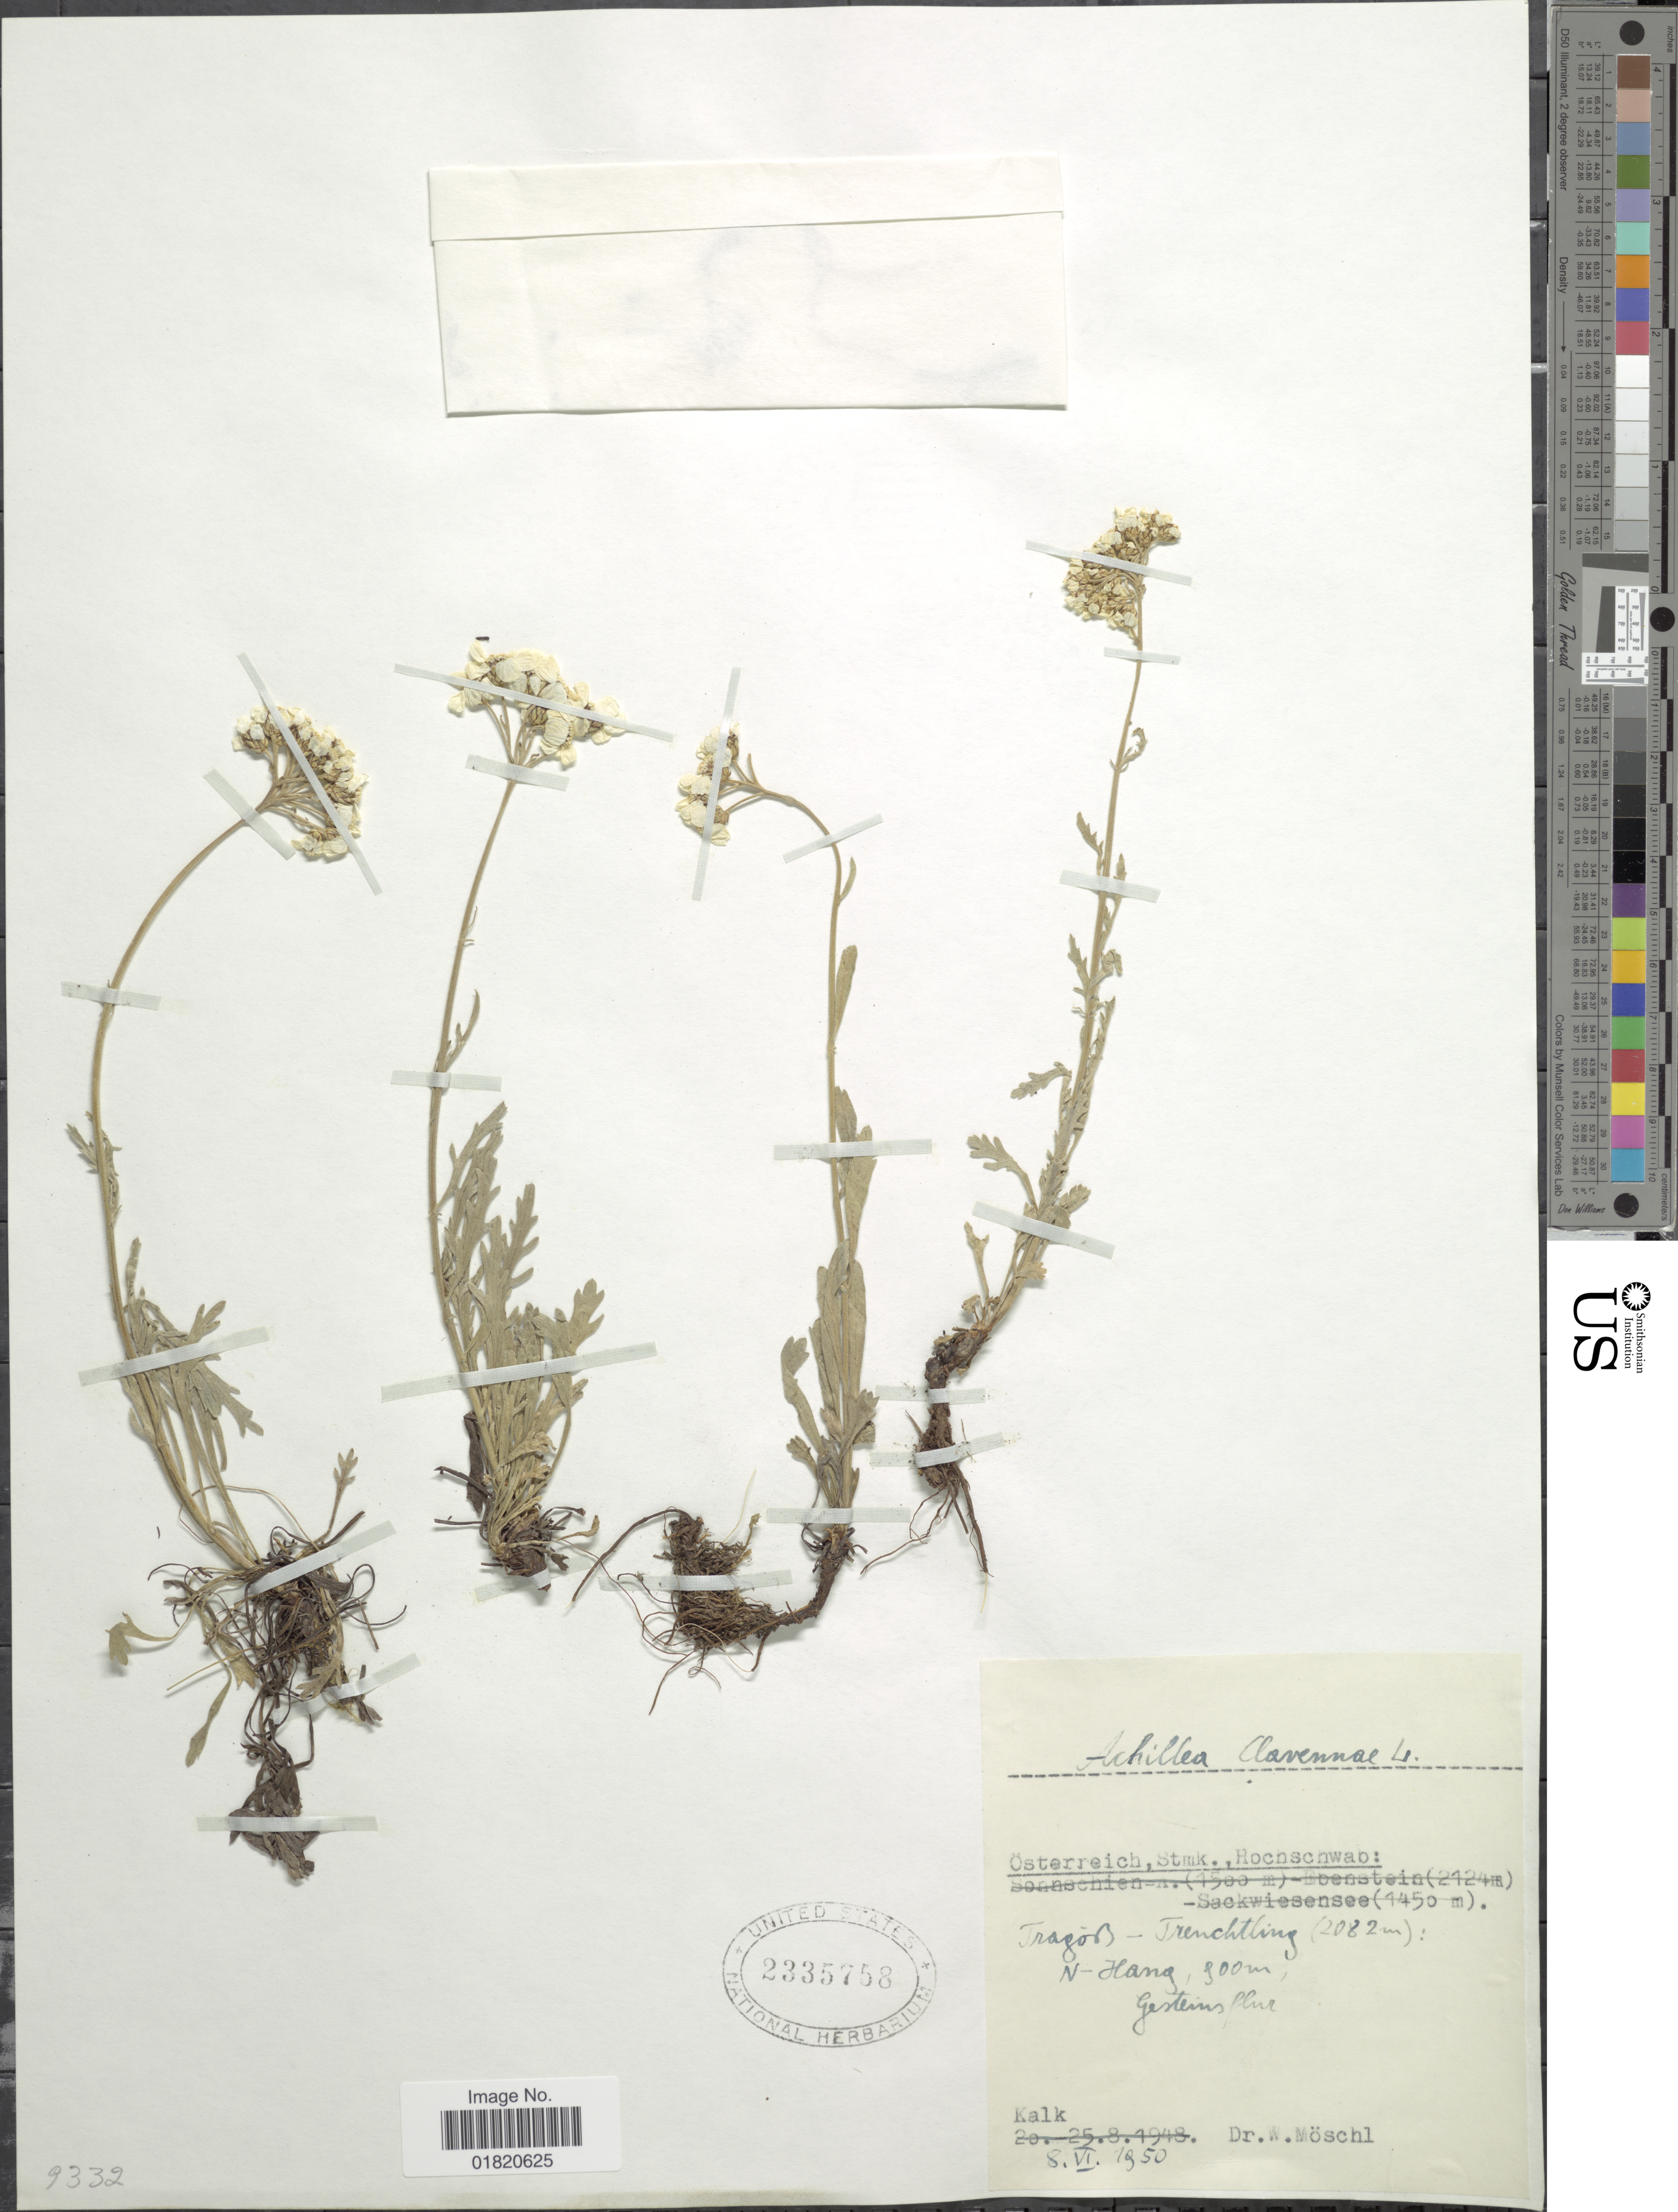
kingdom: Plantae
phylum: Tracheophyta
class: Magnoliopsida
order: Asterales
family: Asteraceae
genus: Achillea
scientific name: Achillea clavennae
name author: L.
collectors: W. Moschl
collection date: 1950-06-08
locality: Tragors-Trenchtling. N-Hang. Gesternsflur [interpreted], Kalk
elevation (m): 2082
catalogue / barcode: US 2335758